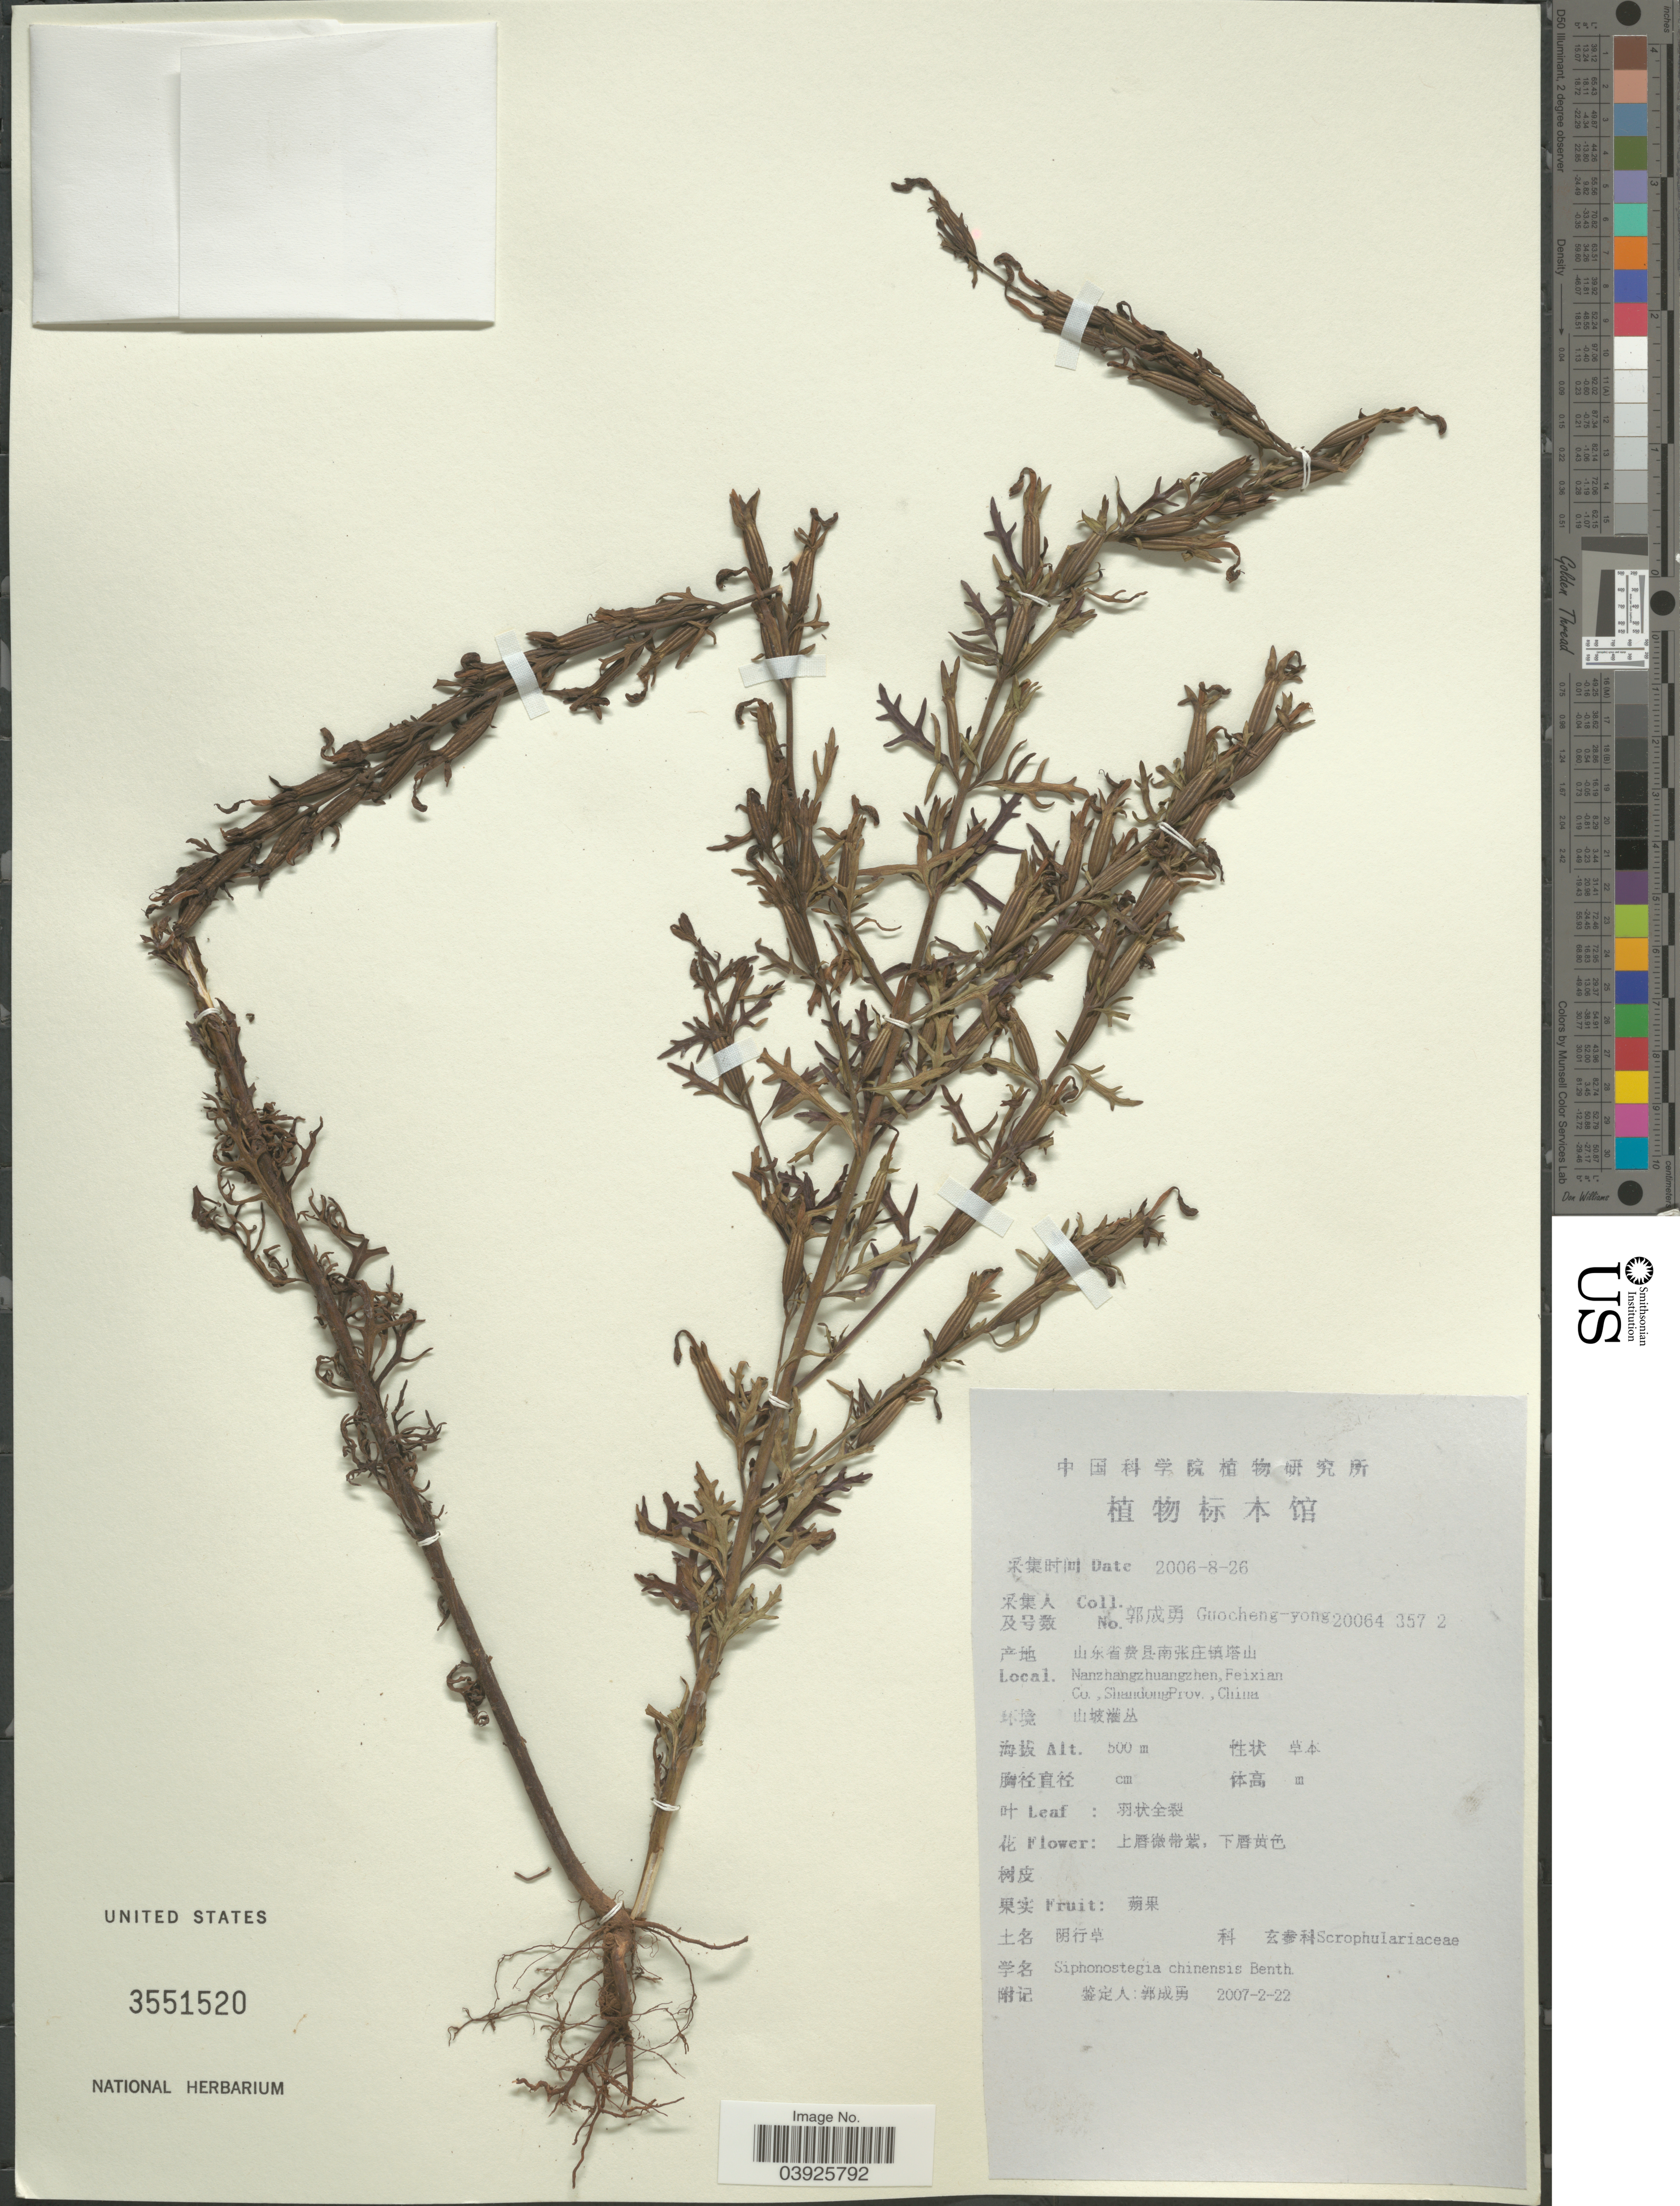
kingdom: Plantae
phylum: Tracheophyta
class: Magnoliopsida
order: Lamiales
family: Orobanchaceae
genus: Siphonostegia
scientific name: Siphonostegia chinensis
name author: Benth.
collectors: Guo cheng-yong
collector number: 20064 357 2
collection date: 2006-08-26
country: China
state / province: Shandong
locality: Nanzhangzhuangzhen, Feixian Co.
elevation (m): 500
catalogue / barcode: US 3551520